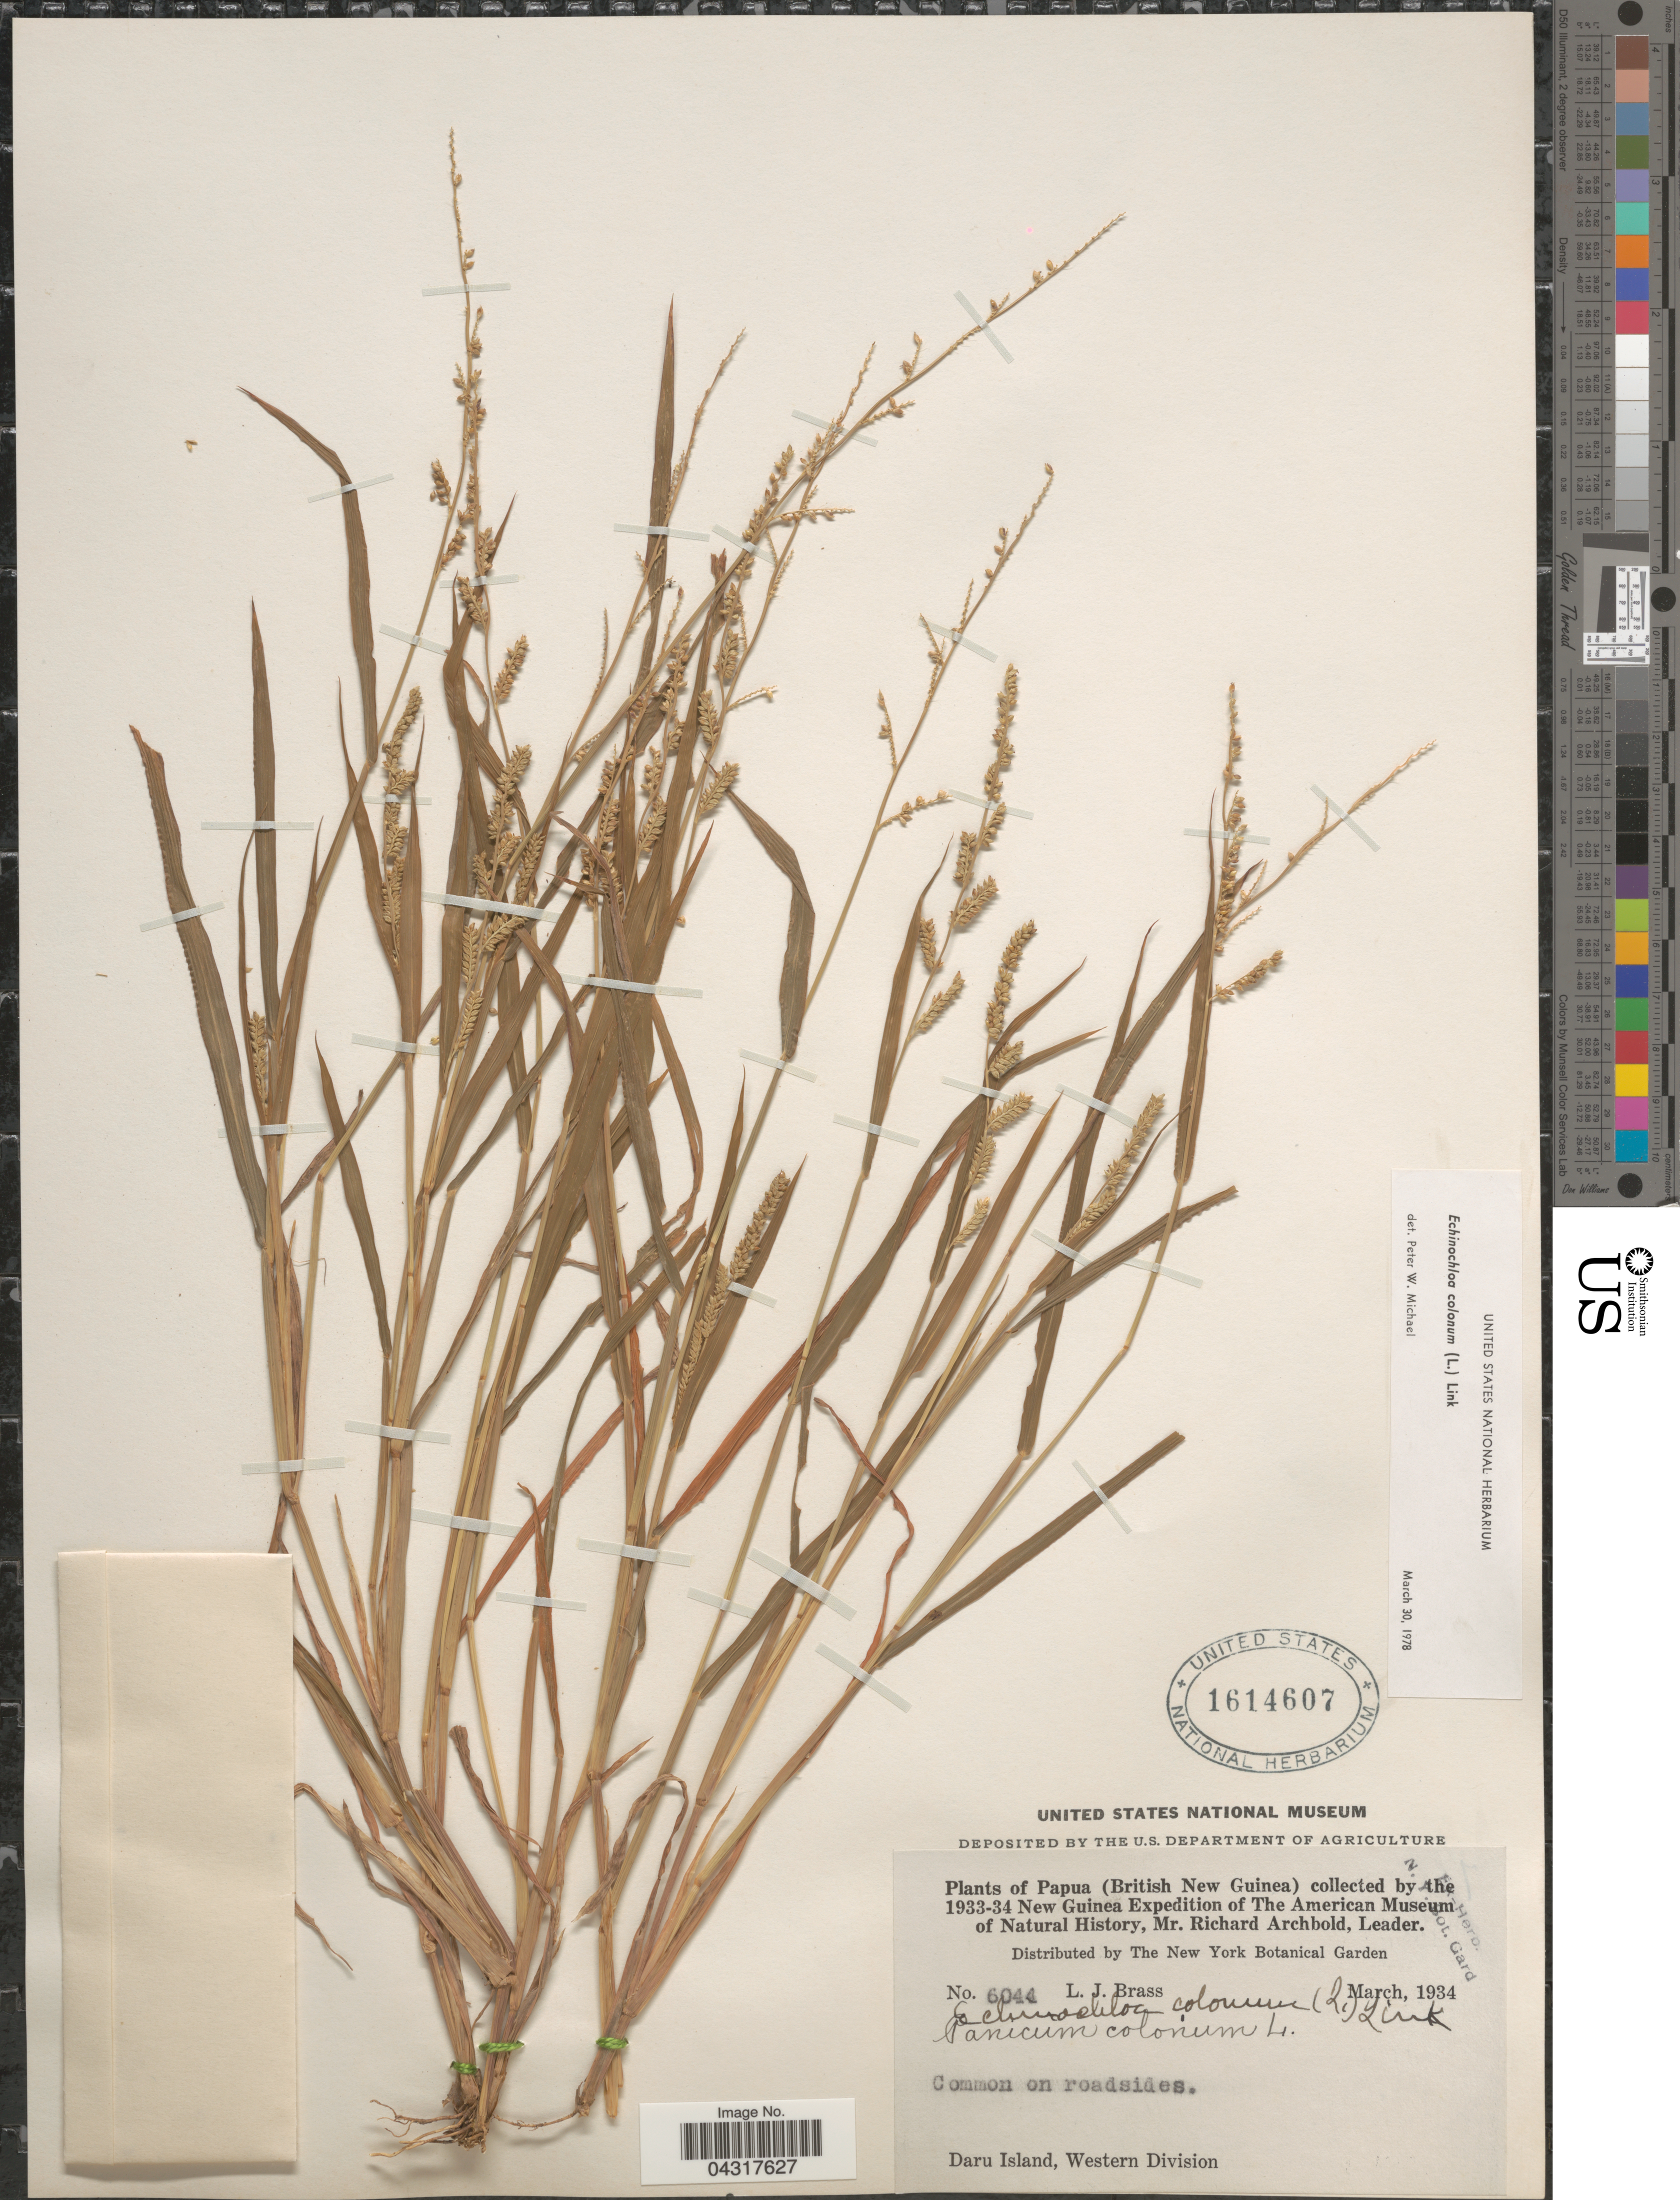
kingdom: Plantae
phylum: Tracheophyta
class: Liliopsida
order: Poales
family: Poaceae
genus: Echinochloa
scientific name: Echinochloa colona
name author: (L.) Link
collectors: L. J. Brass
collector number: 6044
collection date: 1934-03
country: Papua New Guinea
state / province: Manus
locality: Papua (British New Guinea). 1933-34 New Guinea Expedition of The American Museum of Natural History. Daru Island, Western Division.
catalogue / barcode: US 1614607